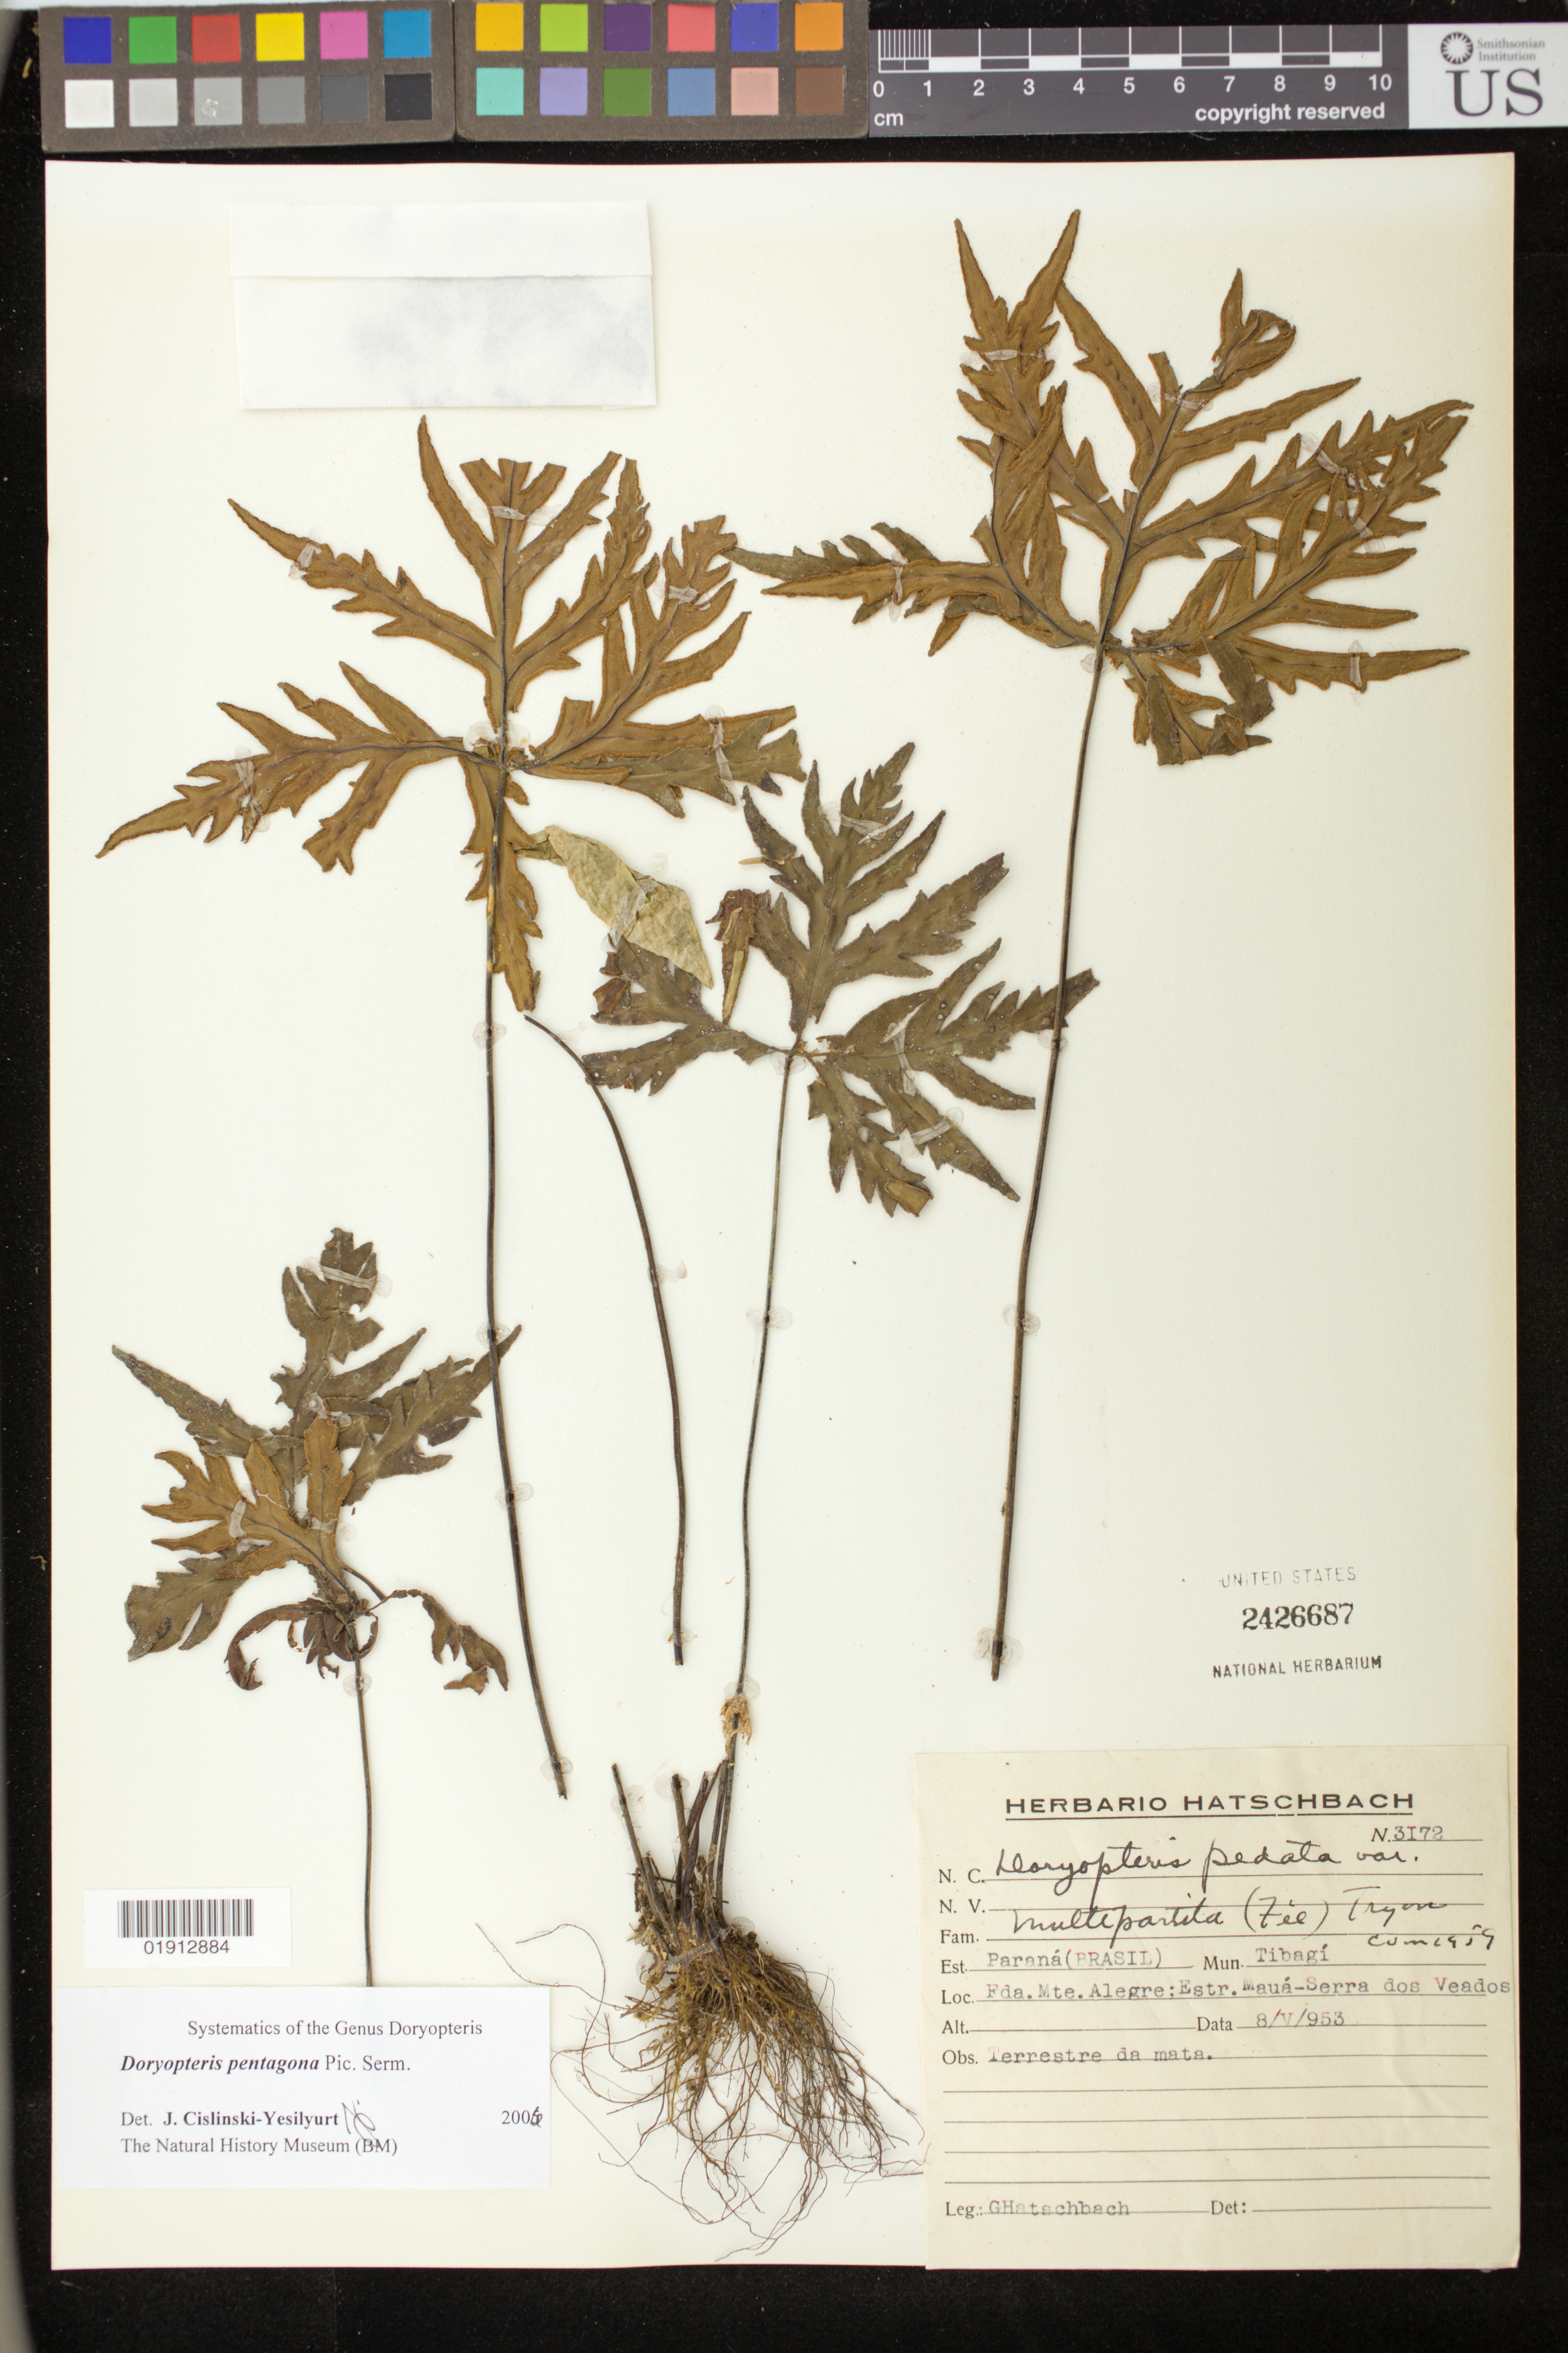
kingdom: Plantae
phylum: Tracheophyta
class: Polypodiopsida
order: Polypodiales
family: Pteridaceae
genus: Doryopteris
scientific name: Doryopteris pentagona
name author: Pic. Serm.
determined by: Yesilyurt, J. C.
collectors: G. Hatschbach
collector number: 3172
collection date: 1953-05-08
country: Brazil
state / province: Paraná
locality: Brasil. Mun. Tibagi. Fazenda Monte Alegre; Estr. Maua-Serra dos Veados.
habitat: Terrestre da mata.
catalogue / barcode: US 2426687